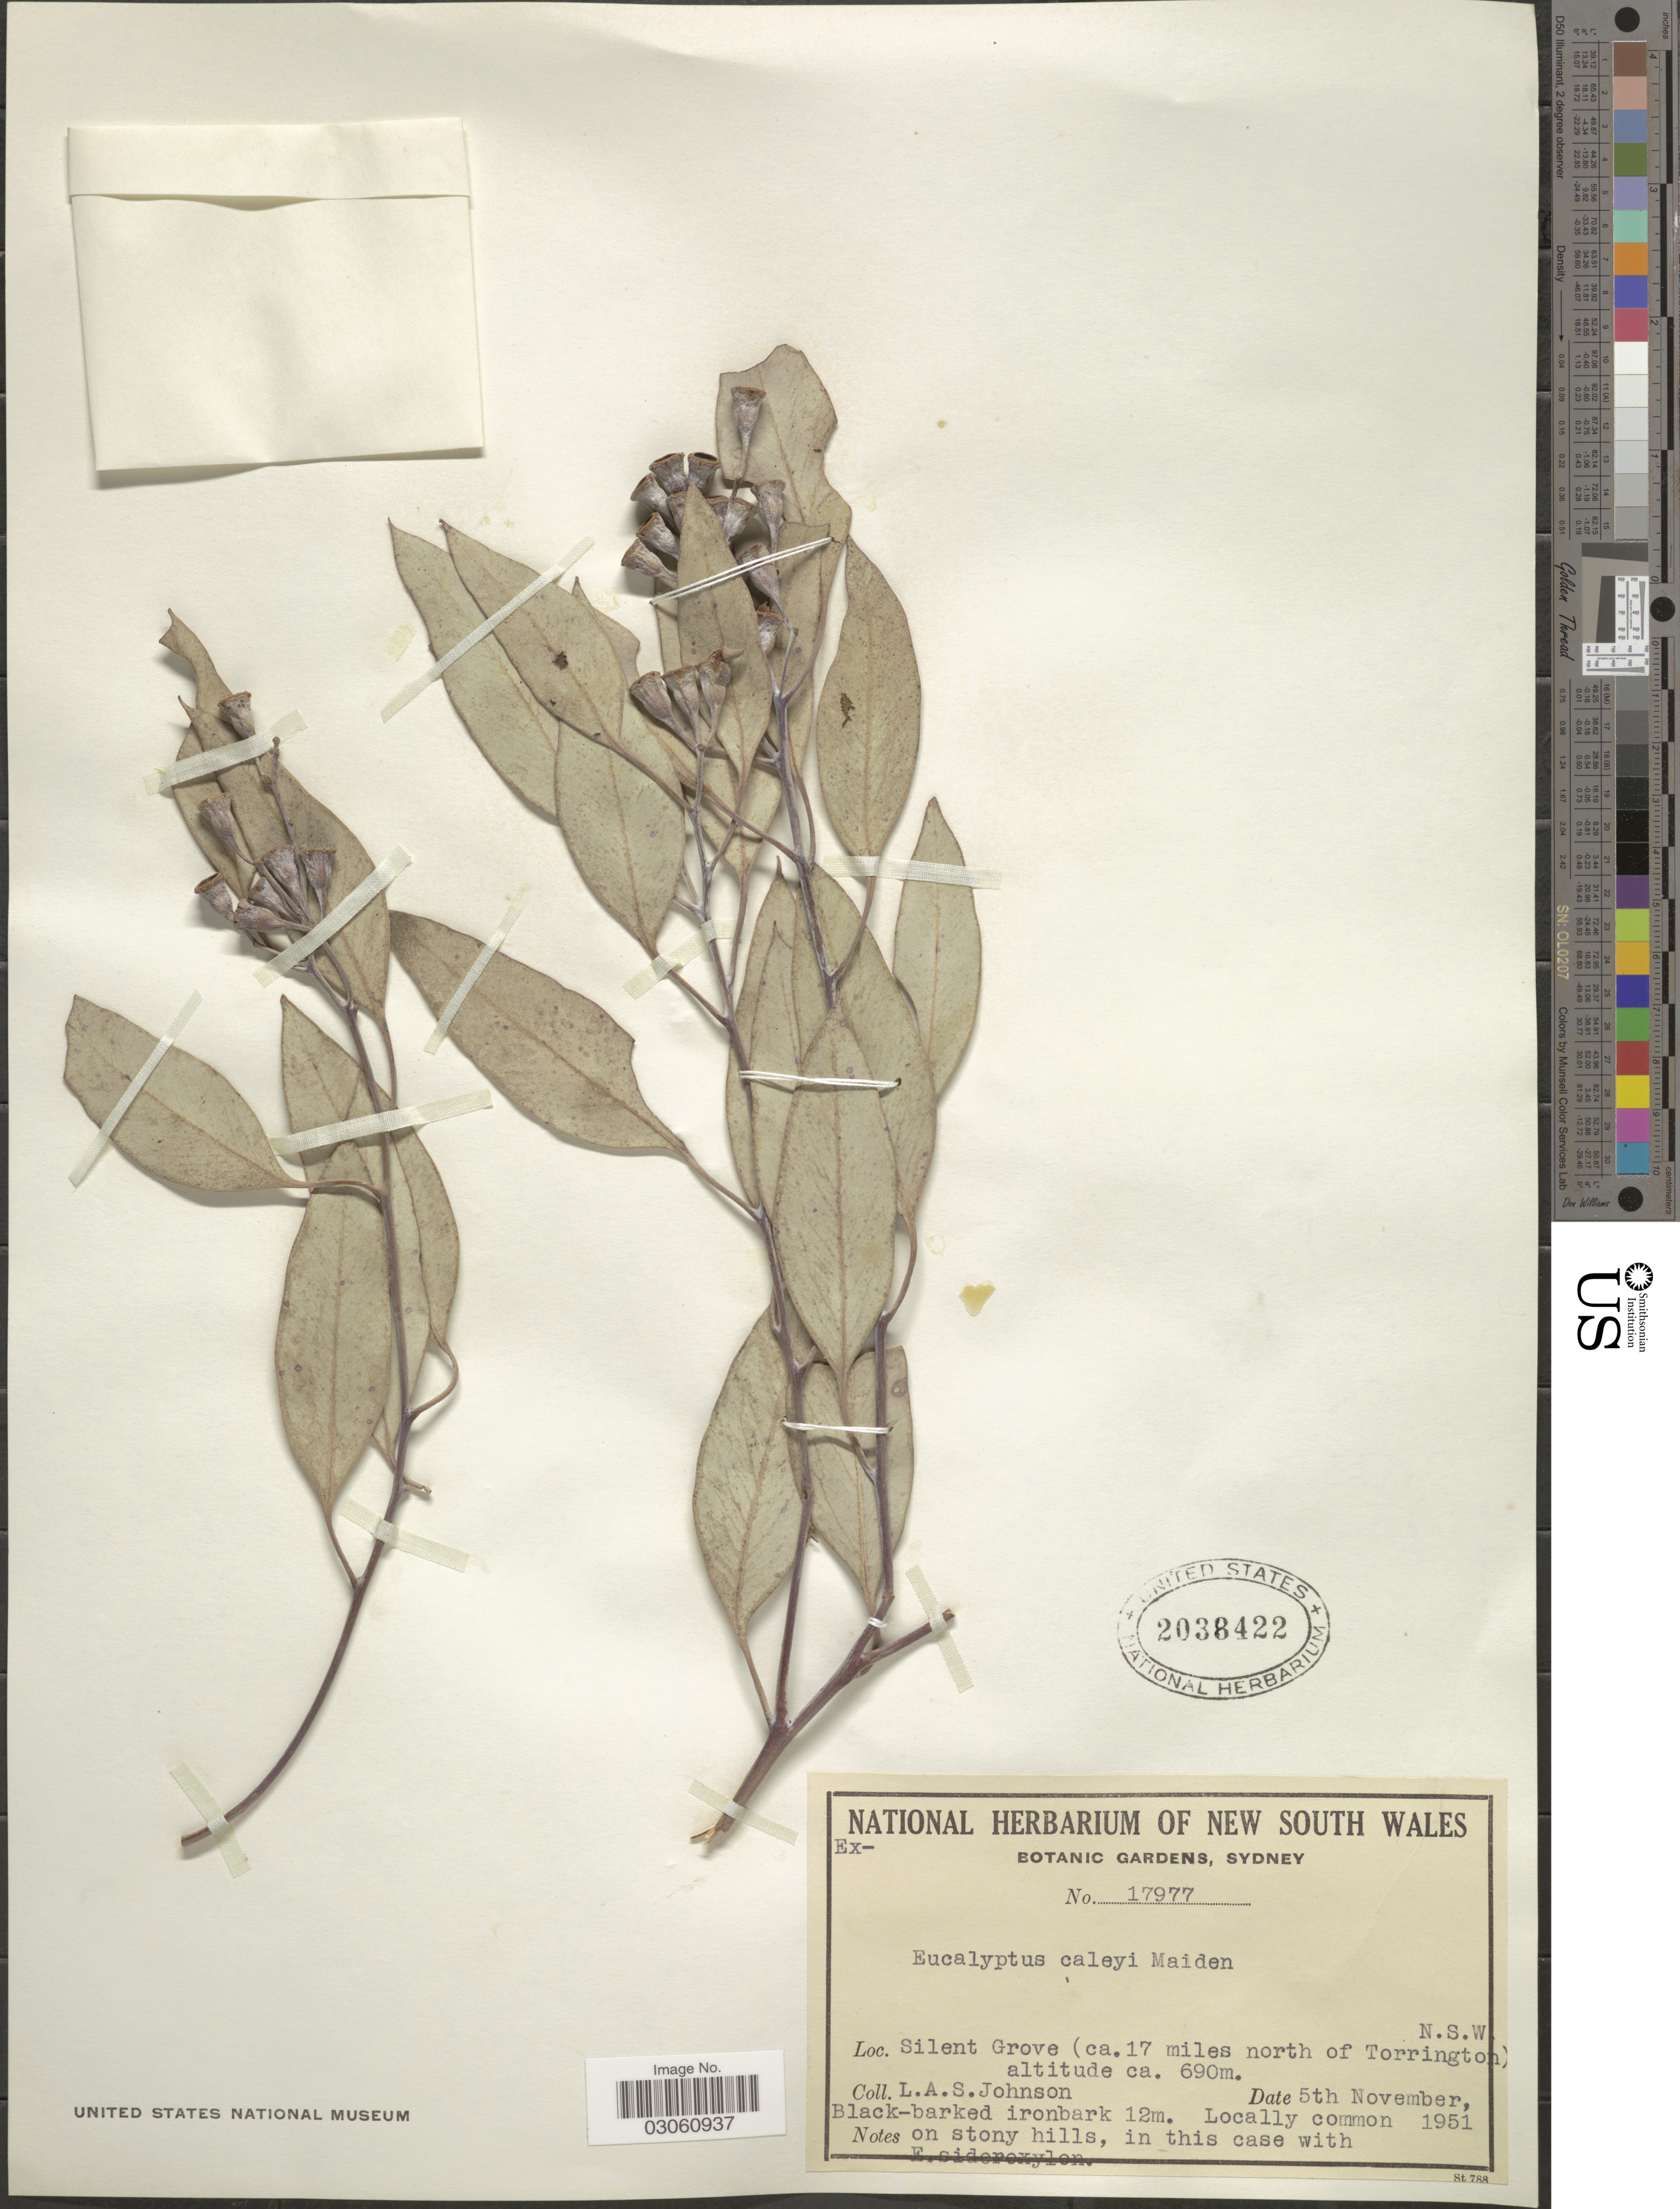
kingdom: Plantae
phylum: Tracheophyta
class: Magnoliopsida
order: Myrtales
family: Myrtaceae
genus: Eucalyptus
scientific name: Eucalyptus caleyi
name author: Maiden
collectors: L. A. S. Johnson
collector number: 17977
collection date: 1951-11-05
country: Australia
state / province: New South Wales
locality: Silent Grove (ca. 17 miles north of Torrington).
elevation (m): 690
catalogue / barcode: US 2038422